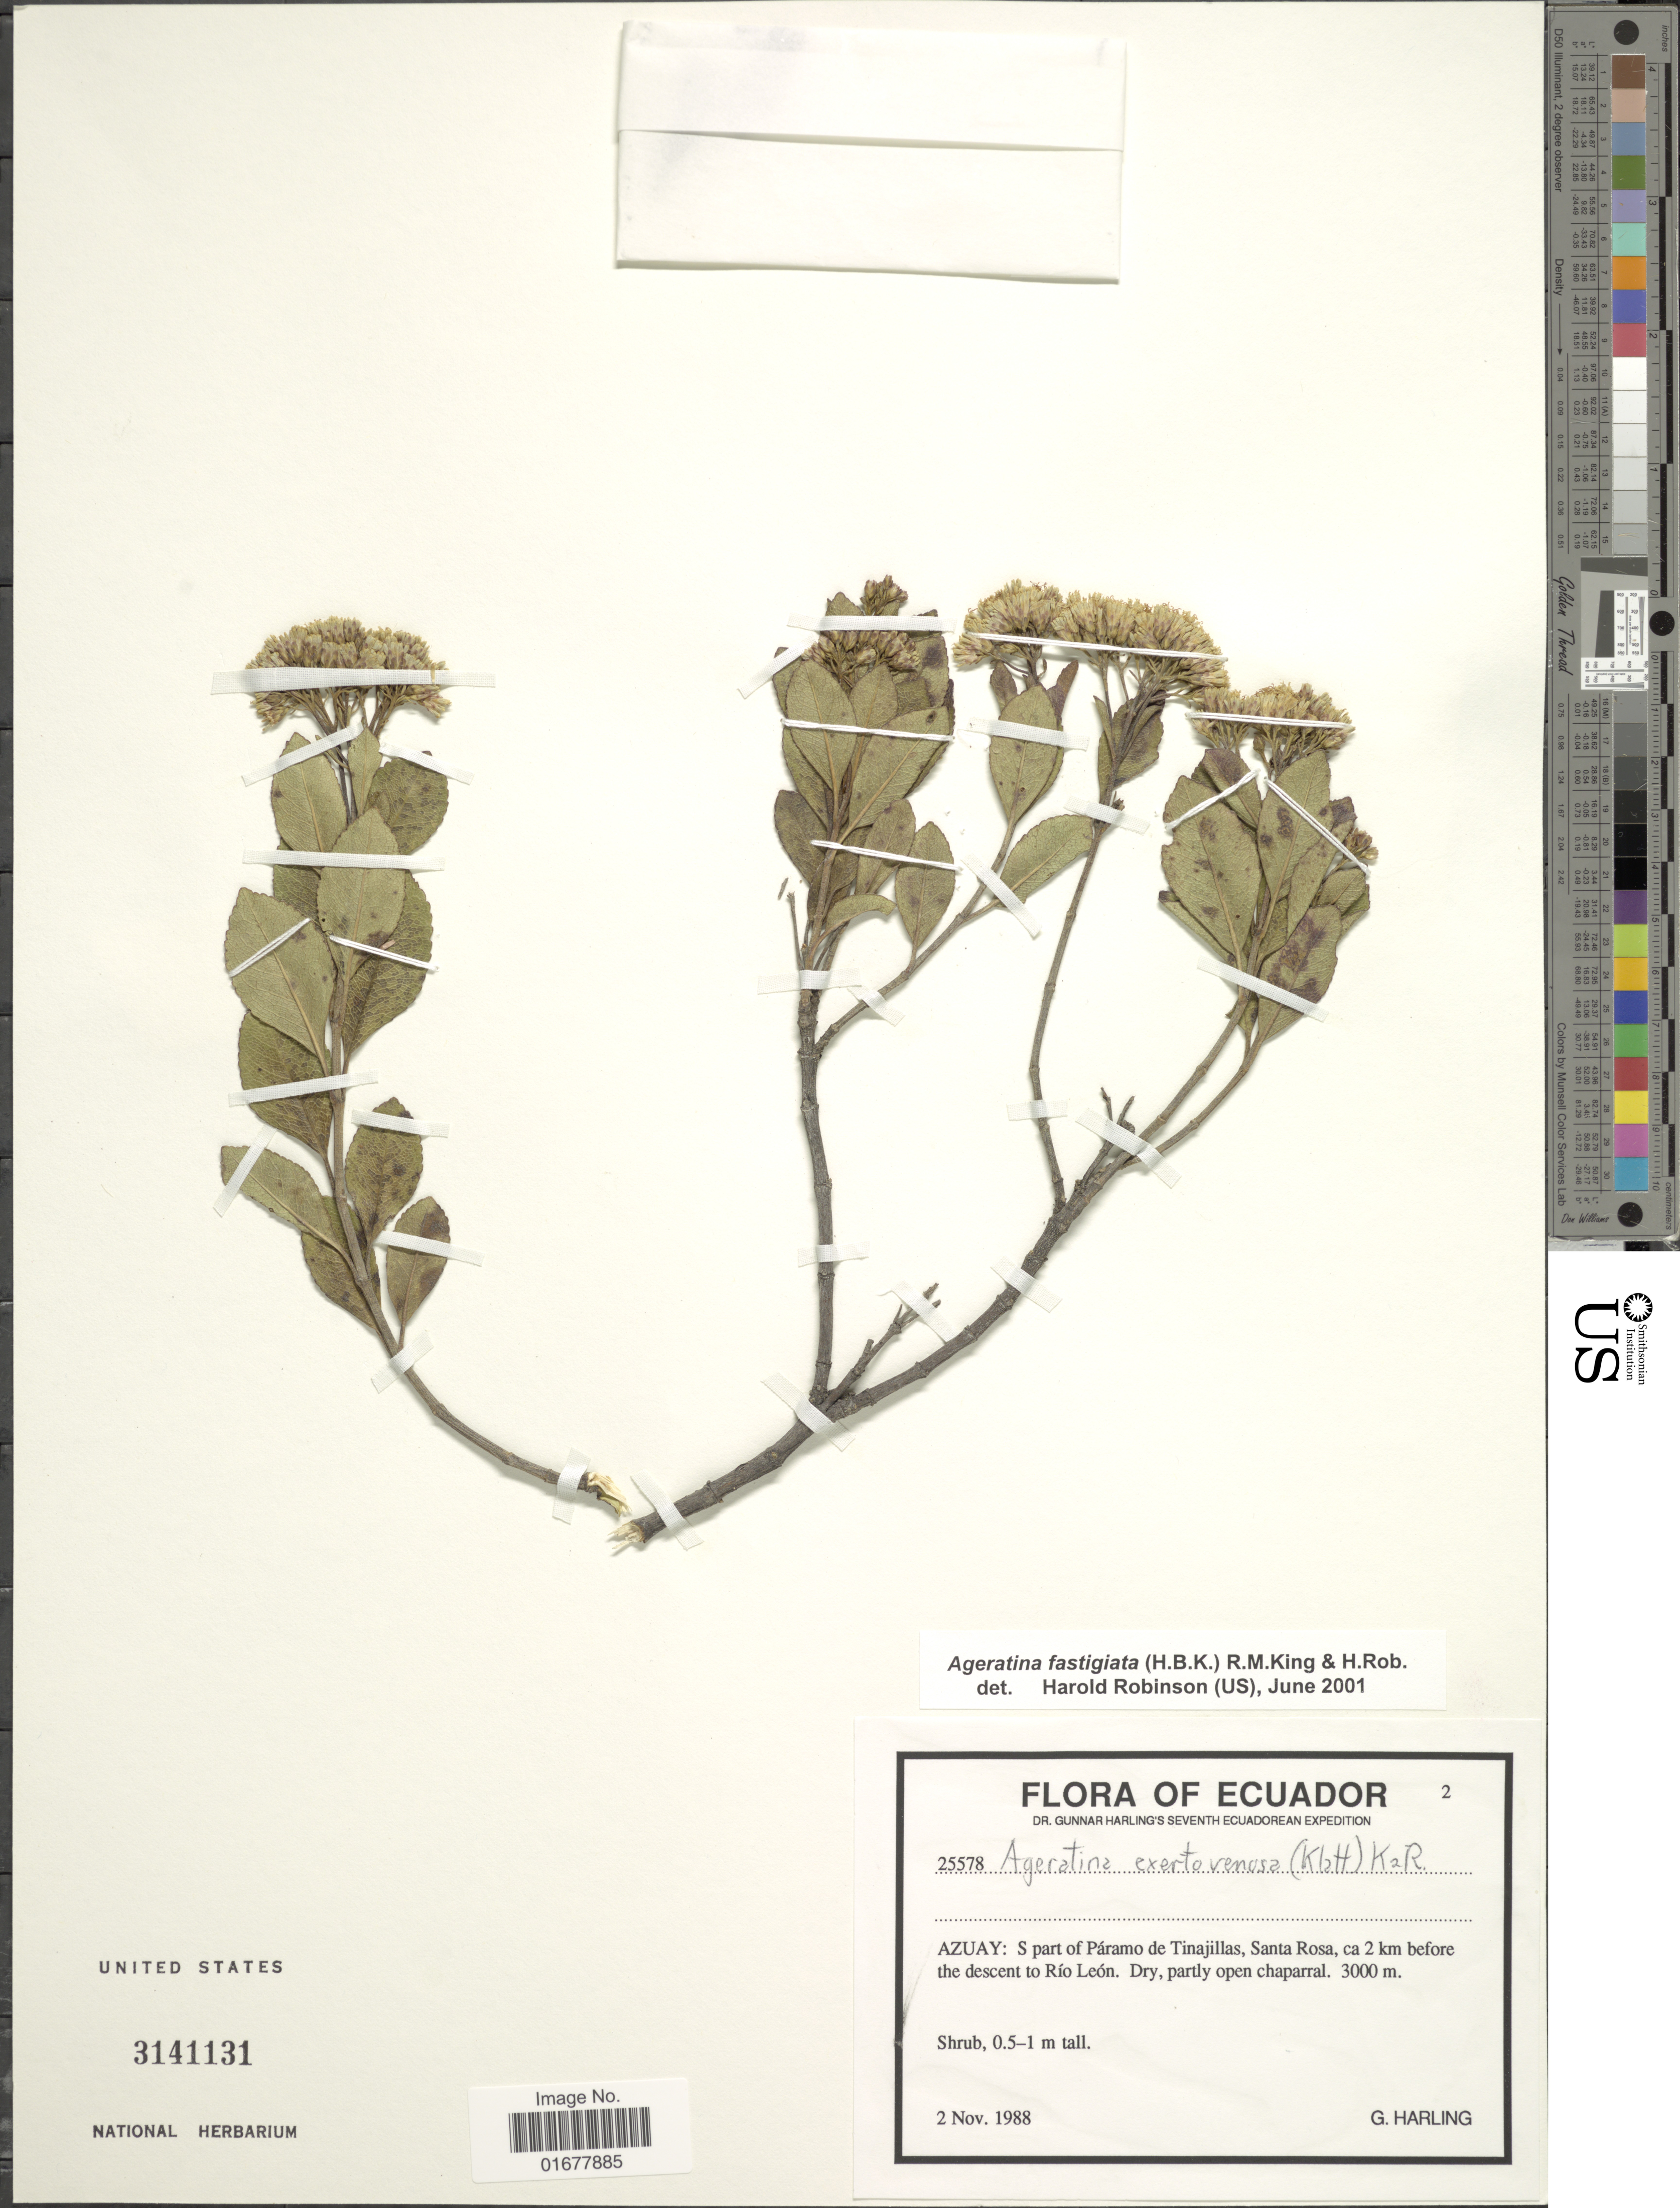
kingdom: Plantae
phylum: Tracheophyta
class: Magnoliopsida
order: Asterales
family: Asteraceae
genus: Ageratina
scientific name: Ageratina exserto-venosa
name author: (Klatt) R.M. King & H. Rob.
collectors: G. Harling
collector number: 25578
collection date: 1988-11-02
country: Ecuador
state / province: Azuay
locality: Azuay: S part of Paramo de Tinajillas, Santa Rosa, 2 km before the descent to Rio Leon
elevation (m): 3000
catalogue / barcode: US 3141131